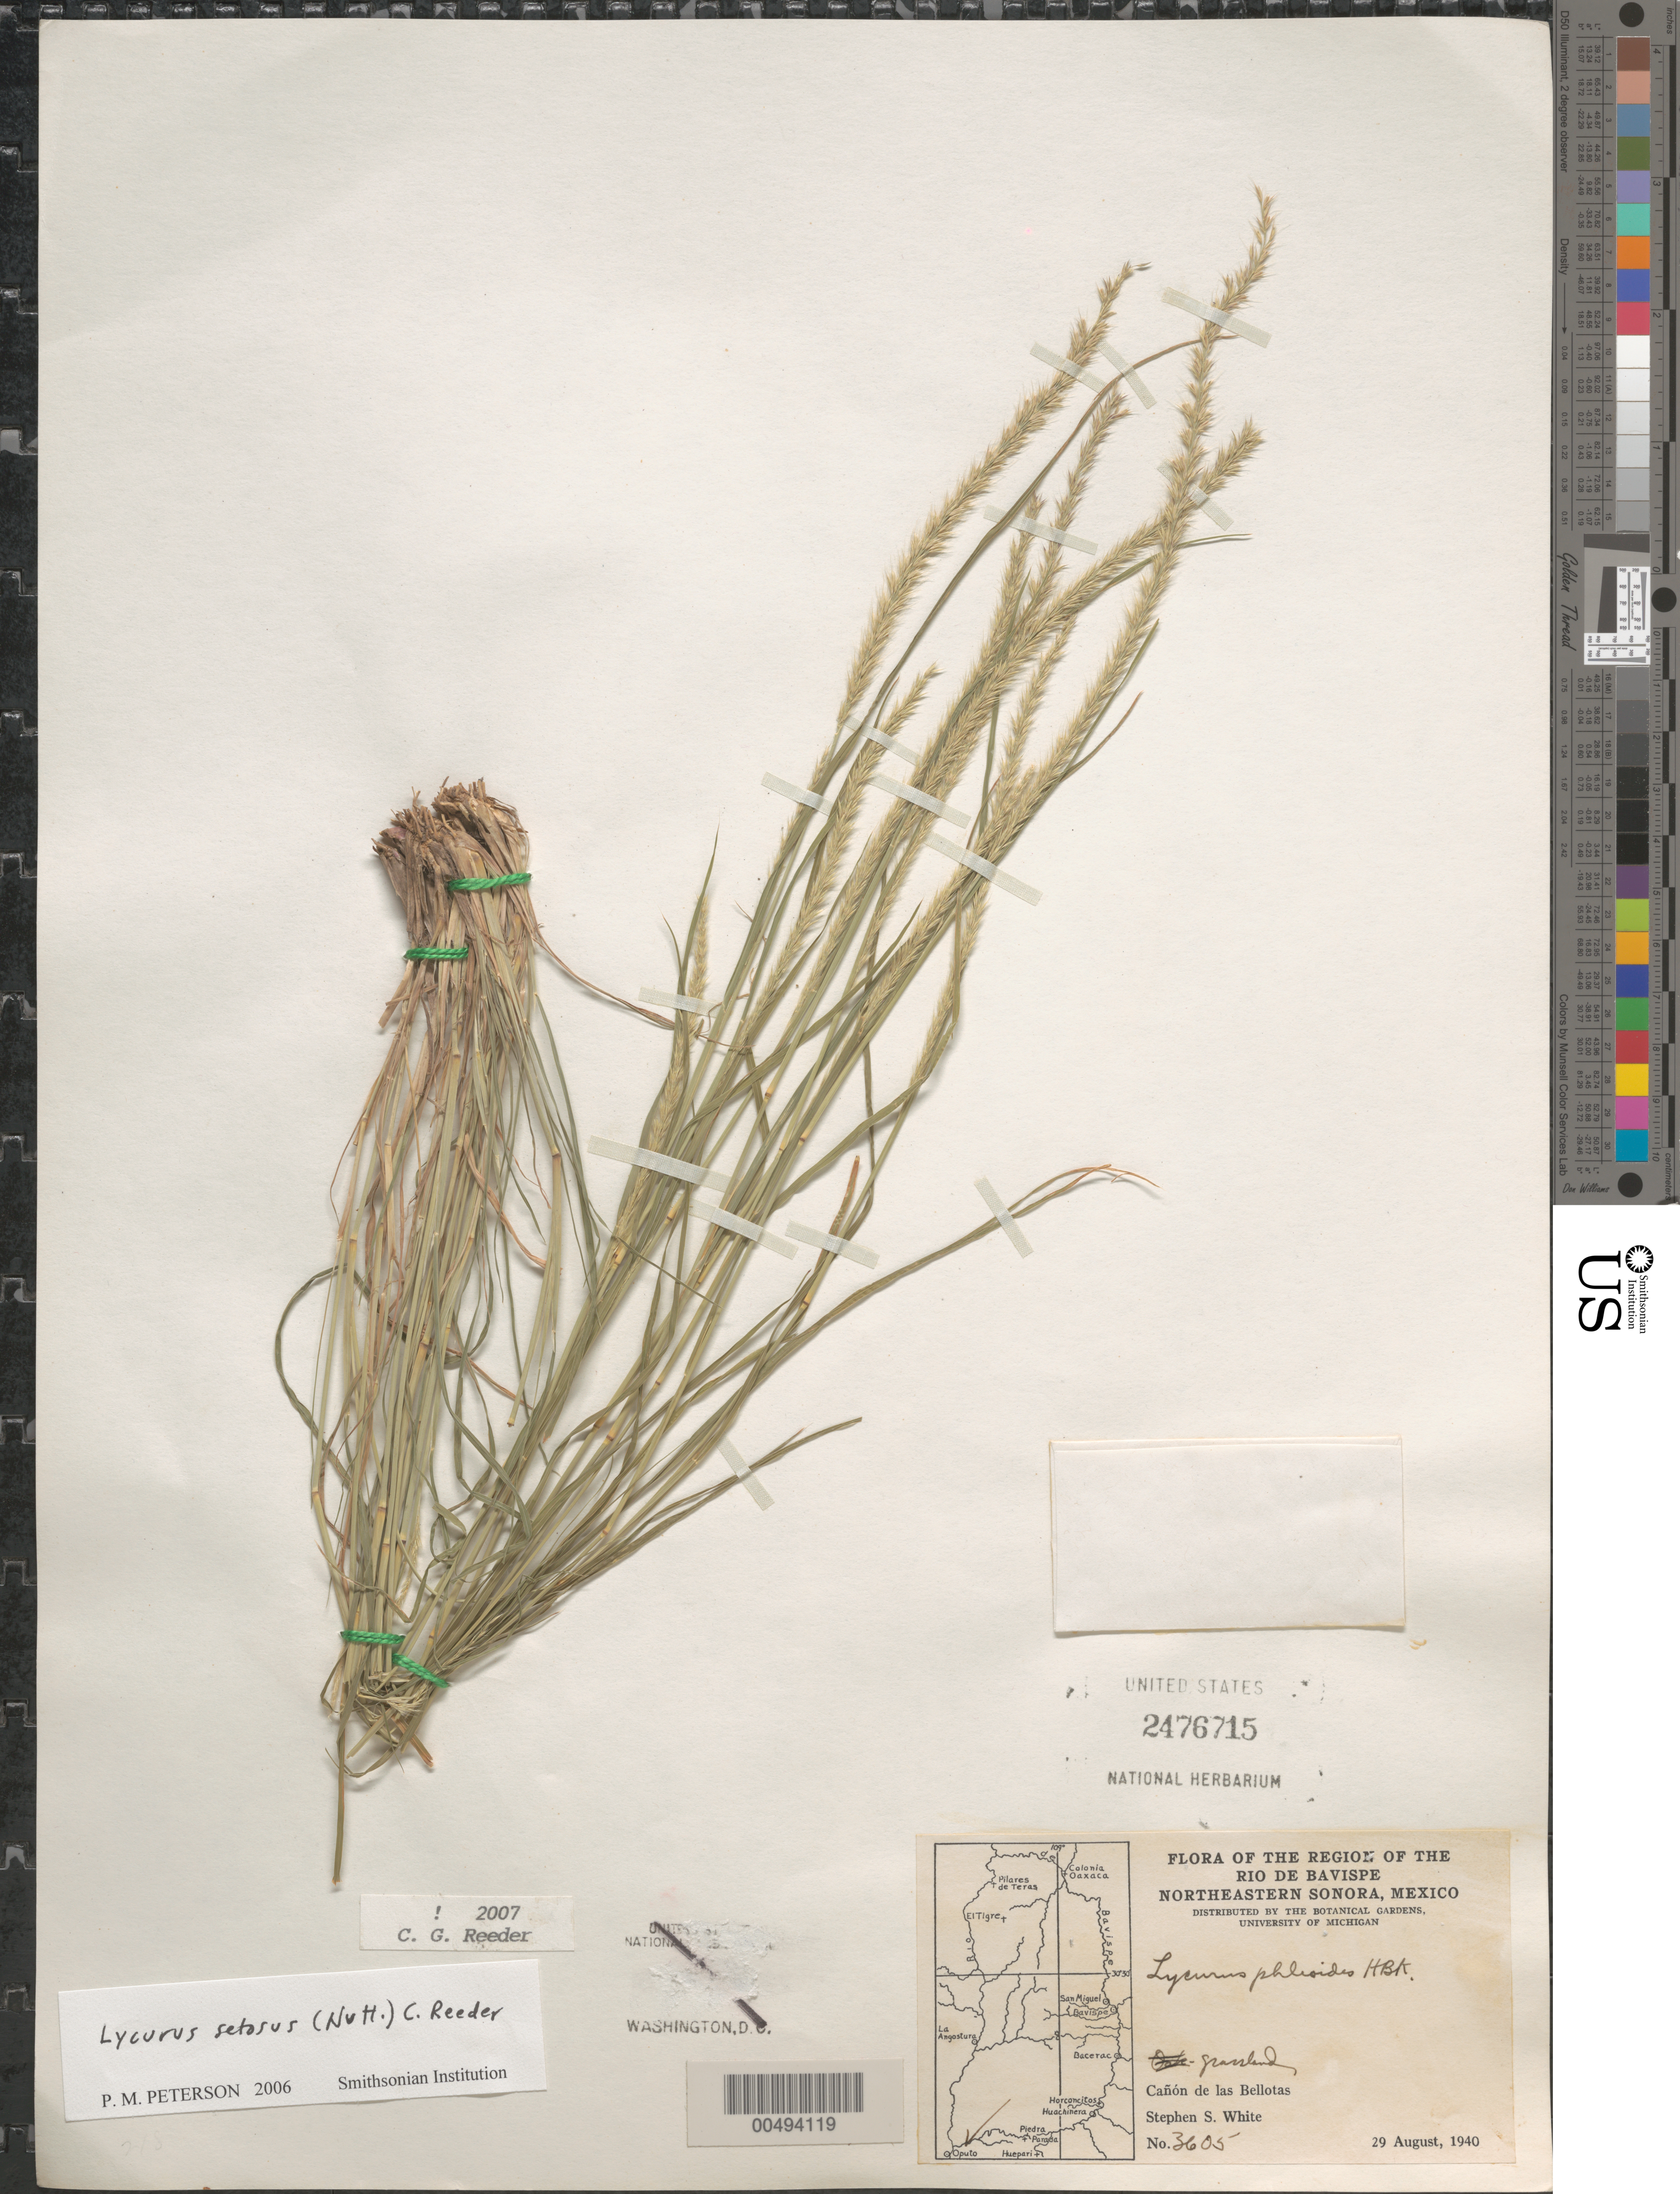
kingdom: Plantae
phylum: Tracheophyta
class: Liliopsida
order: Poales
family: Poaceae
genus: Lycurus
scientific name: Lycurus setosus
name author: (Nutt.) C. Reeder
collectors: S. S. White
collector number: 3605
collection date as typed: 29 Aug 1940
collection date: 1940-08-29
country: Mexico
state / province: Sonora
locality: Region of the Rio de Bavispe, NE Sonora, Ca¤¢n de la Bellotas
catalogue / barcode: US 2476715